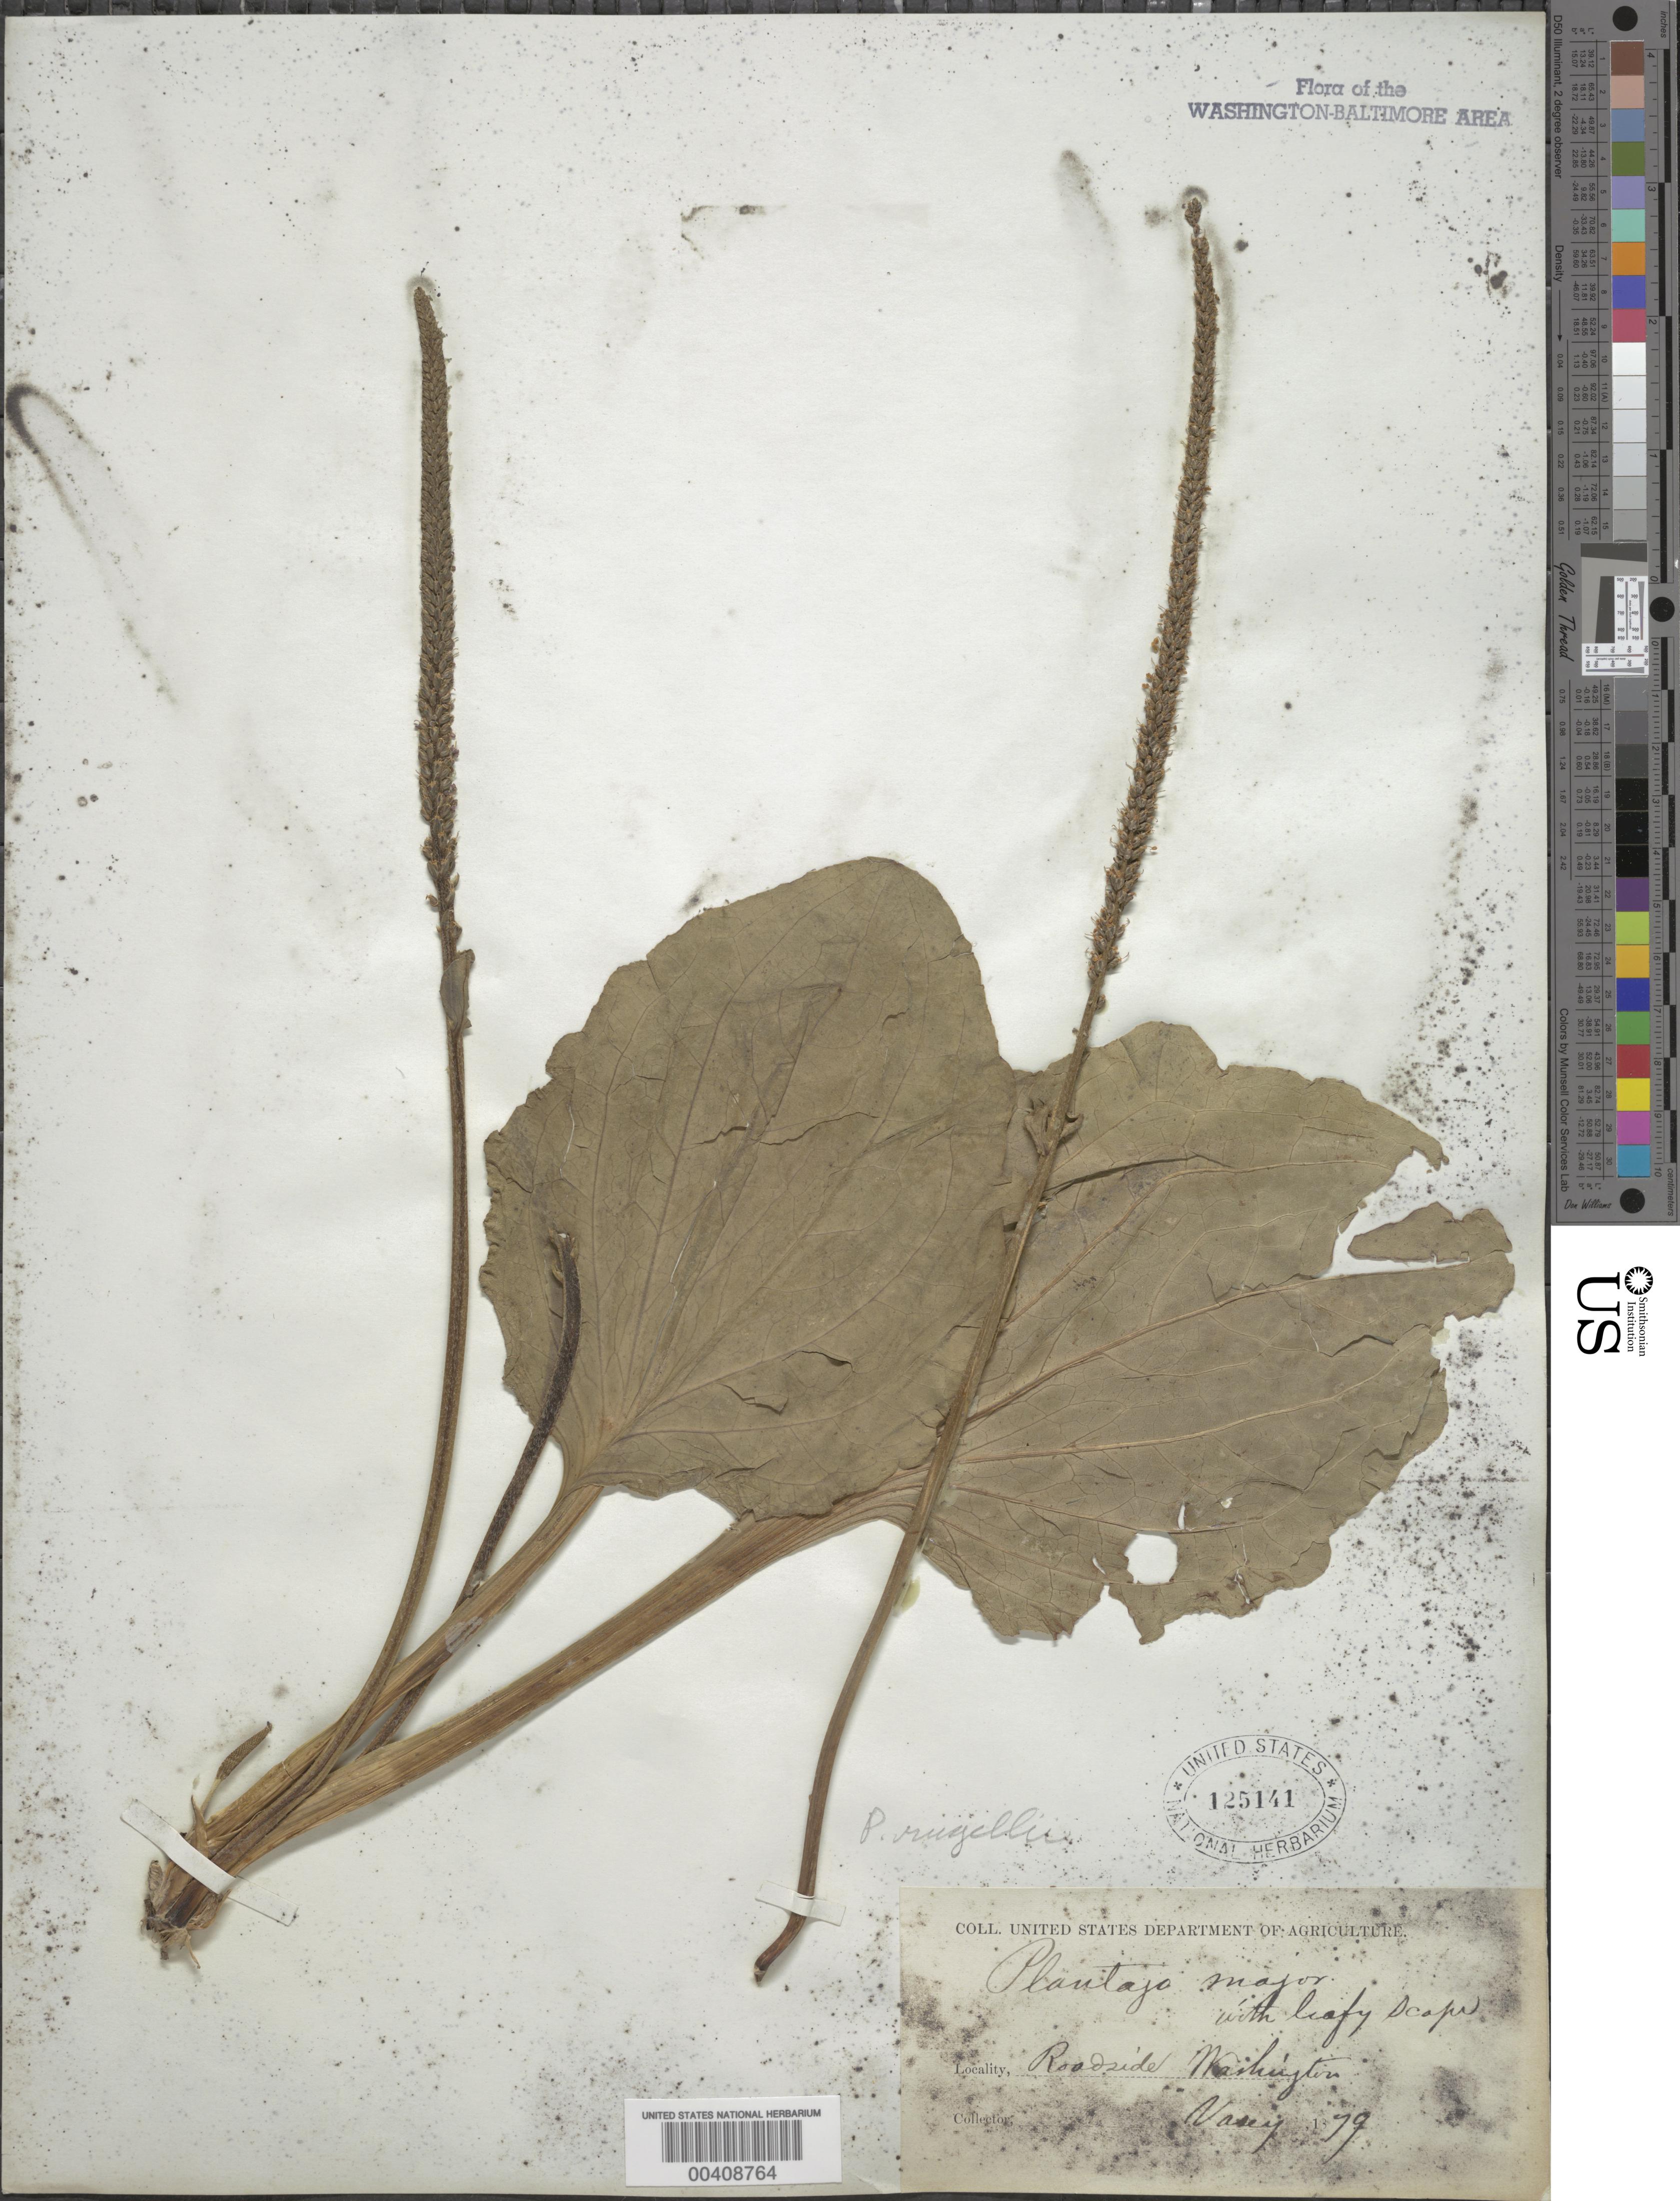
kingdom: Plantae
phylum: Tracheophyta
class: Magnoliopsida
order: Lamiales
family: Plantaginaceae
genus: Plantago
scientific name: Plantago rugelii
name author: Decne.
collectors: G. Vasey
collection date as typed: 1879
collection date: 1879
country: United States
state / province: District of Columbia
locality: Washington DC area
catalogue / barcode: US 125141